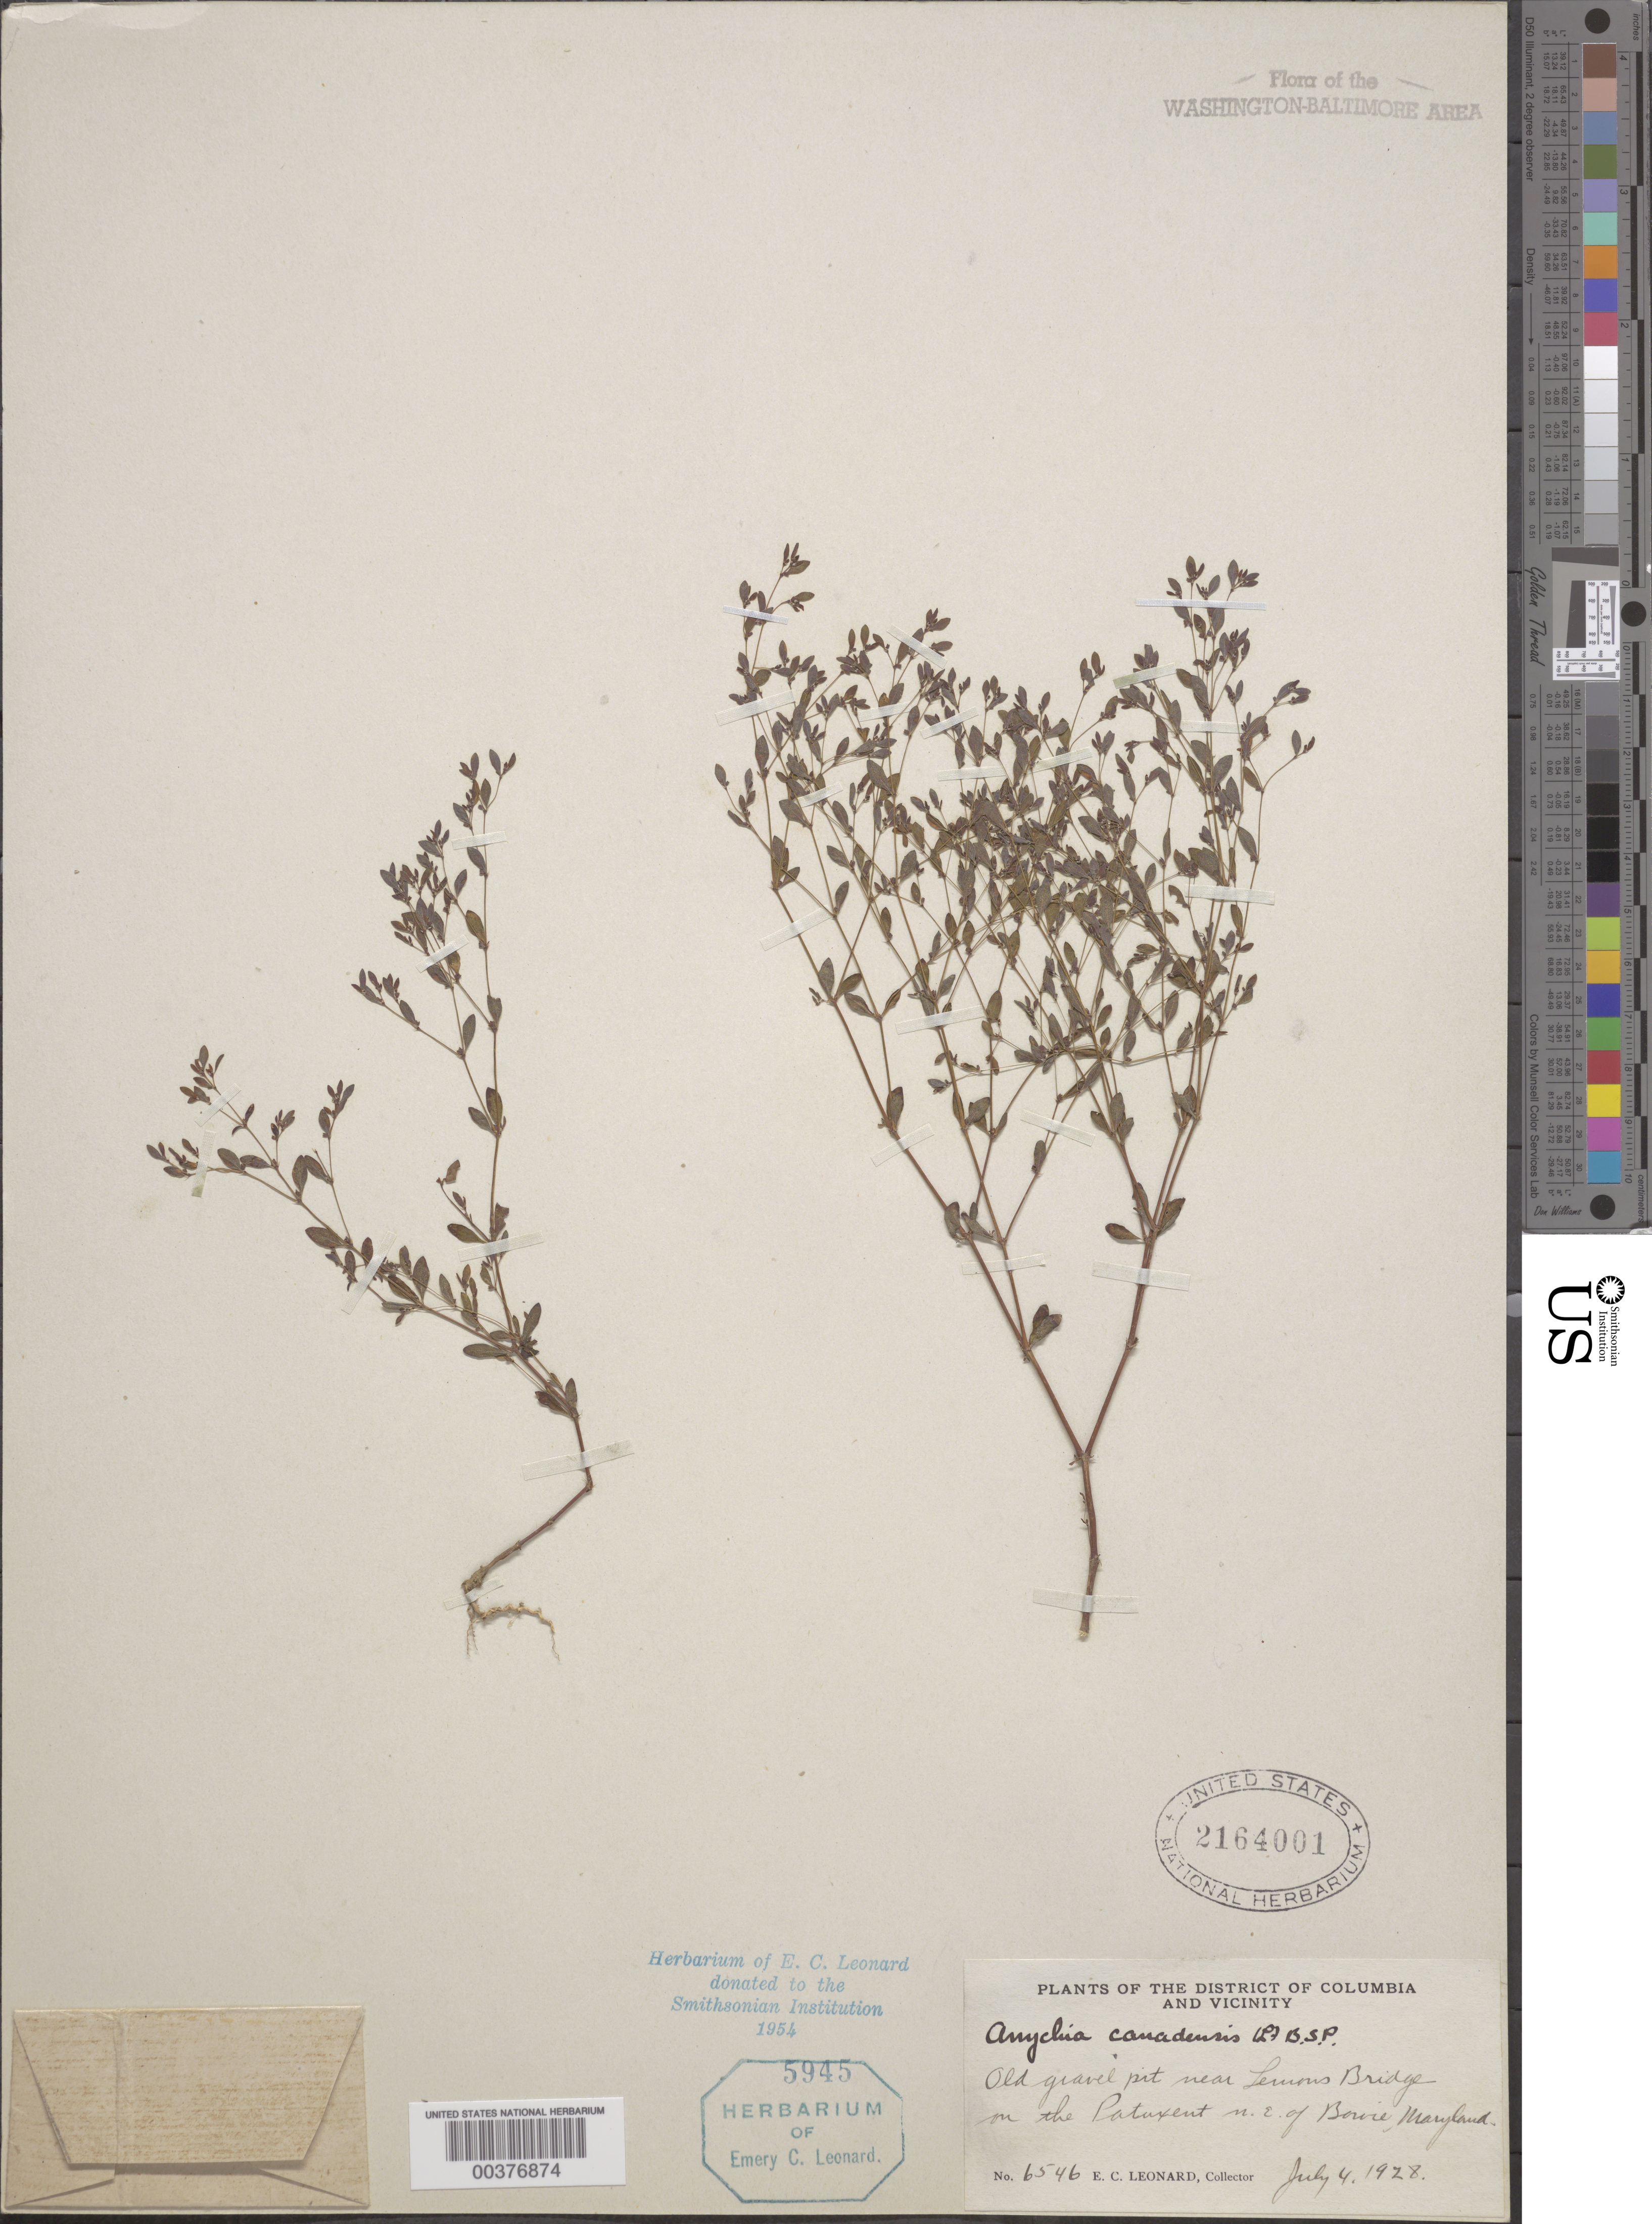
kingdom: Plantae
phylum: Tracheophyta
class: Magnoliopsida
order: Caryophyllales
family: Caryophyllaceae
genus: Paronychia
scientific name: Paronychia canadensis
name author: (L.) Alph. Wood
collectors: E. C. Leonard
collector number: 6546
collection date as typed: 04 Jul 1928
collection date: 1928-07-04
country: United States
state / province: Maryland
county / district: Prince George's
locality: Patuxent River near Lemons Bridge, northeast of Bowie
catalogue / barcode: US 2164001